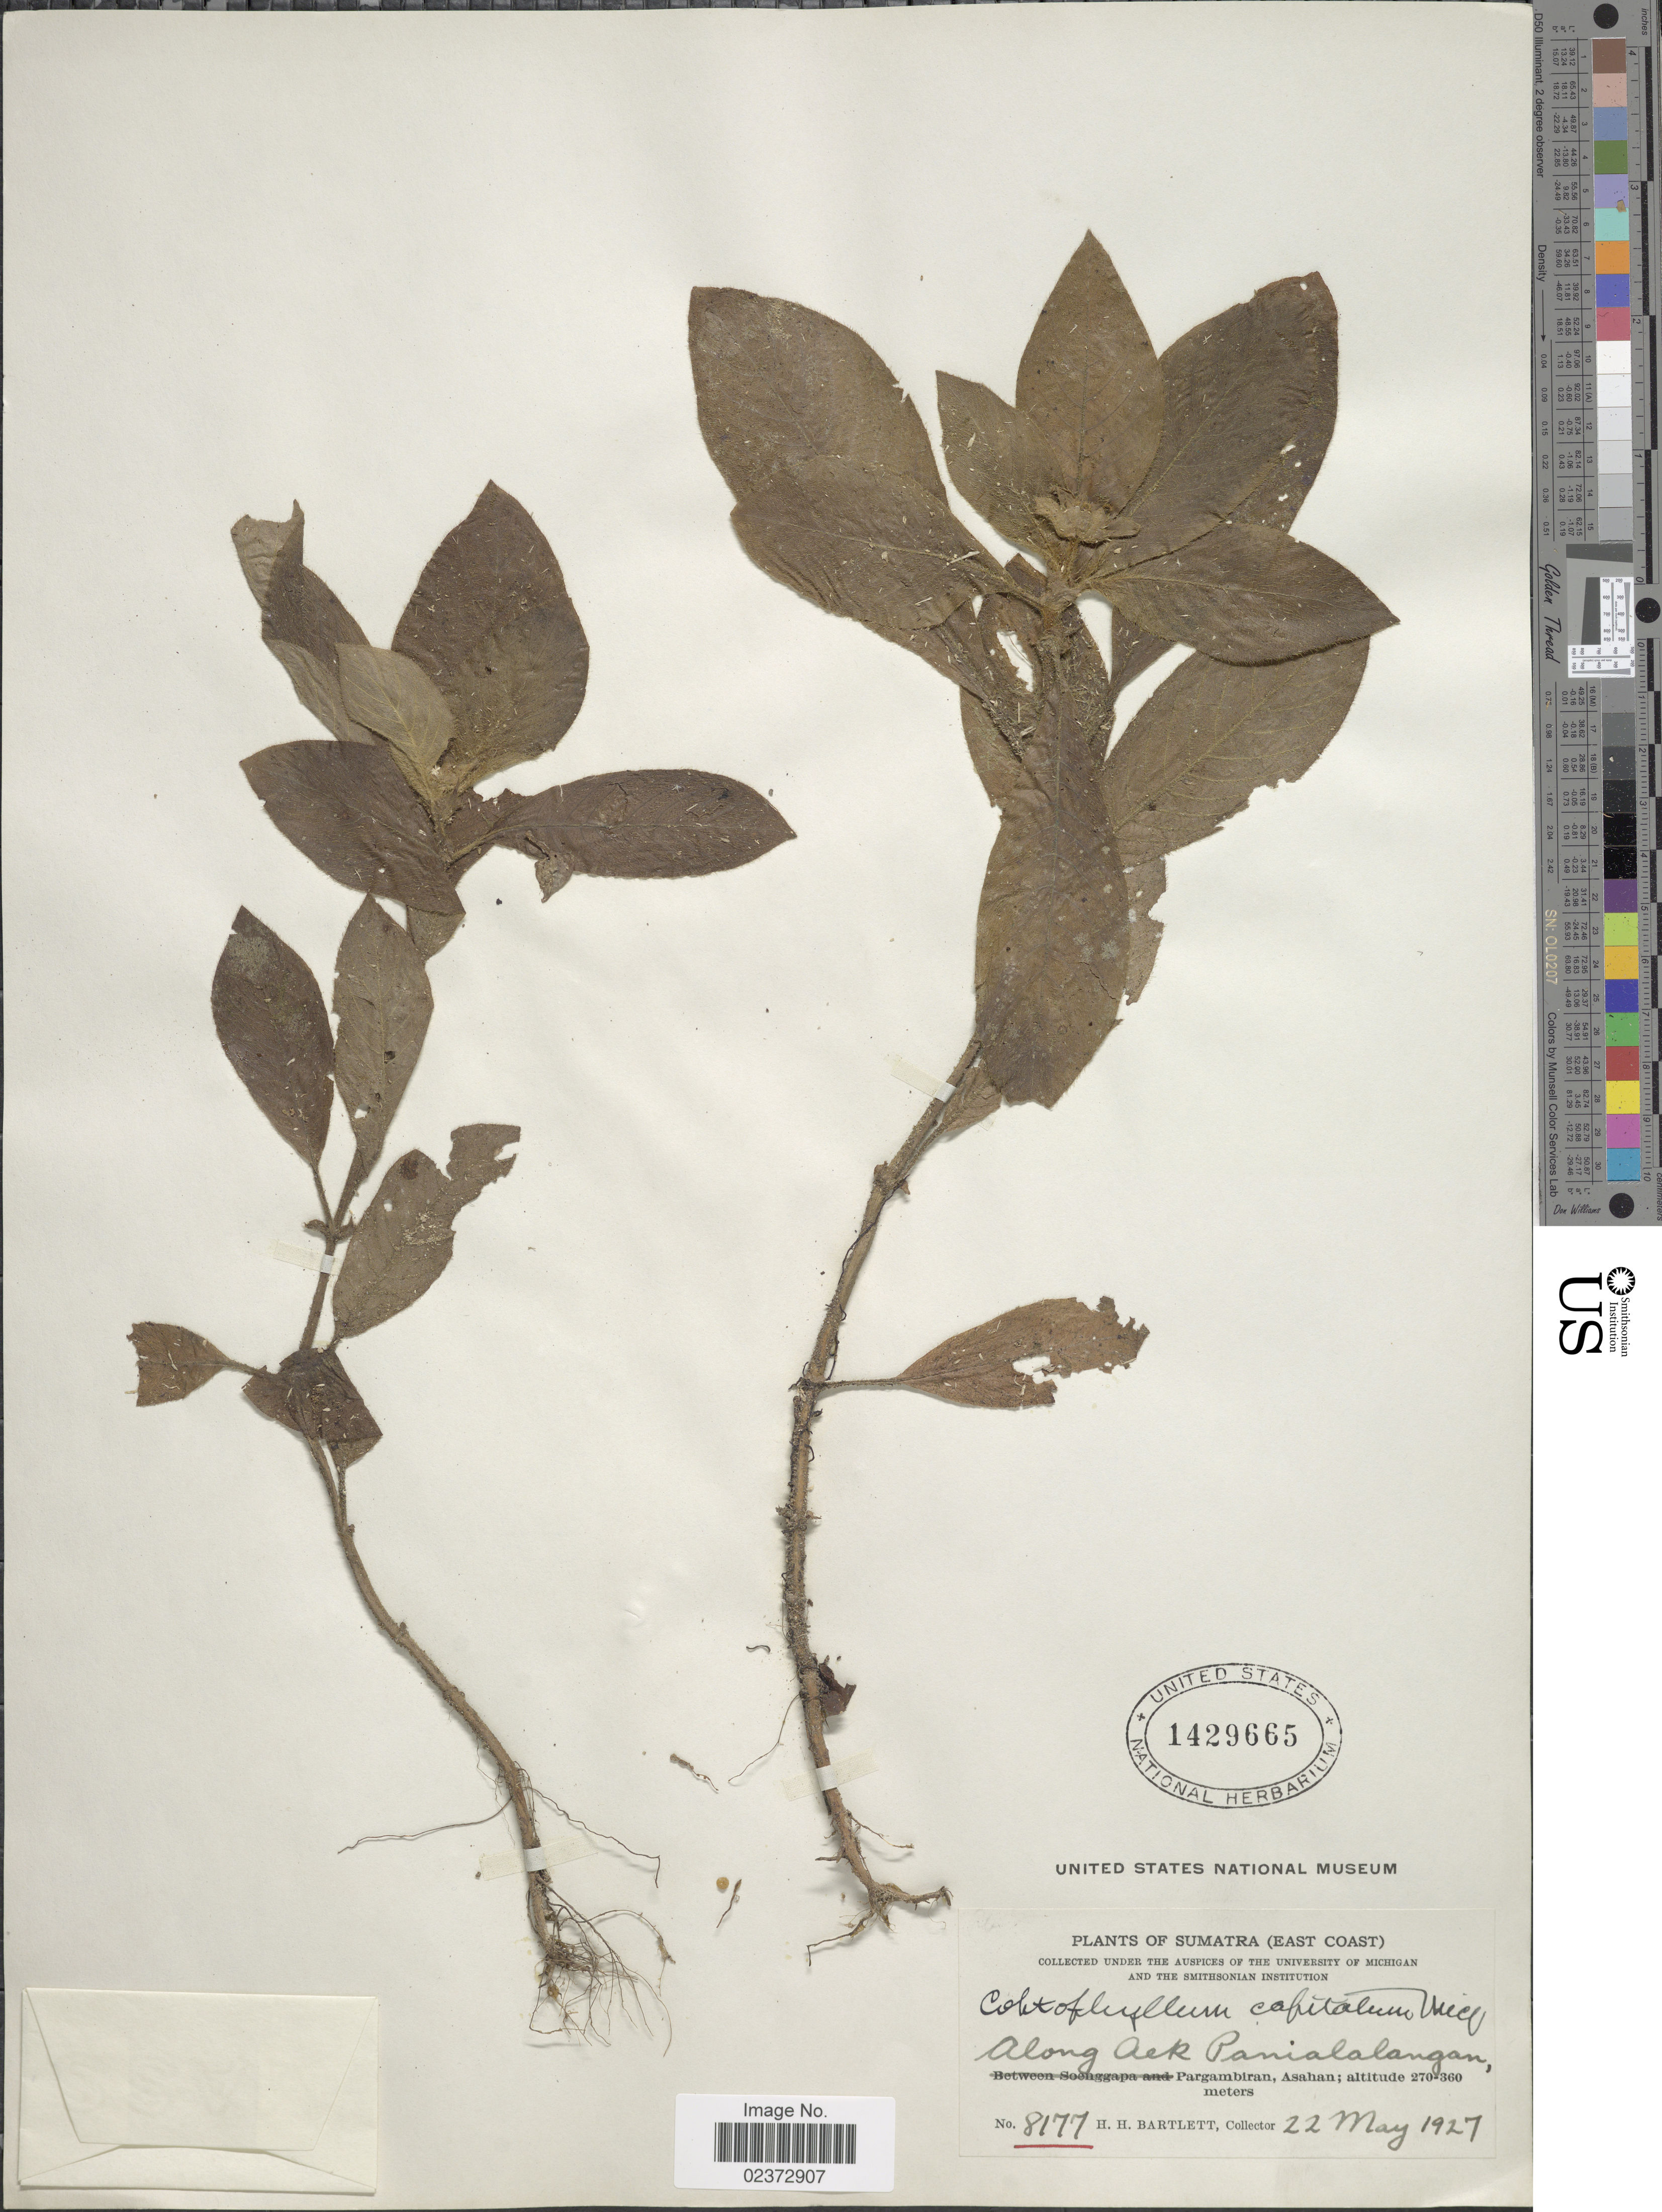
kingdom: Plantae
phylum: Tracheophyta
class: Magnoliopsida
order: Gentianales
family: Rubiaceae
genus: Coptophyllum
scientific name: Coptophyllum capitatum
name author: Miq.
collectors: H. H. Bartlett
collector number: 8177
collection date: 1927-05-22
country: Indonesia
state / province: Sumatra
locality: (East Coast), Along Aek Panialalangan, Pargambiran, Asahan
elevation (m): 270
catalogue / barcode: US 1429665